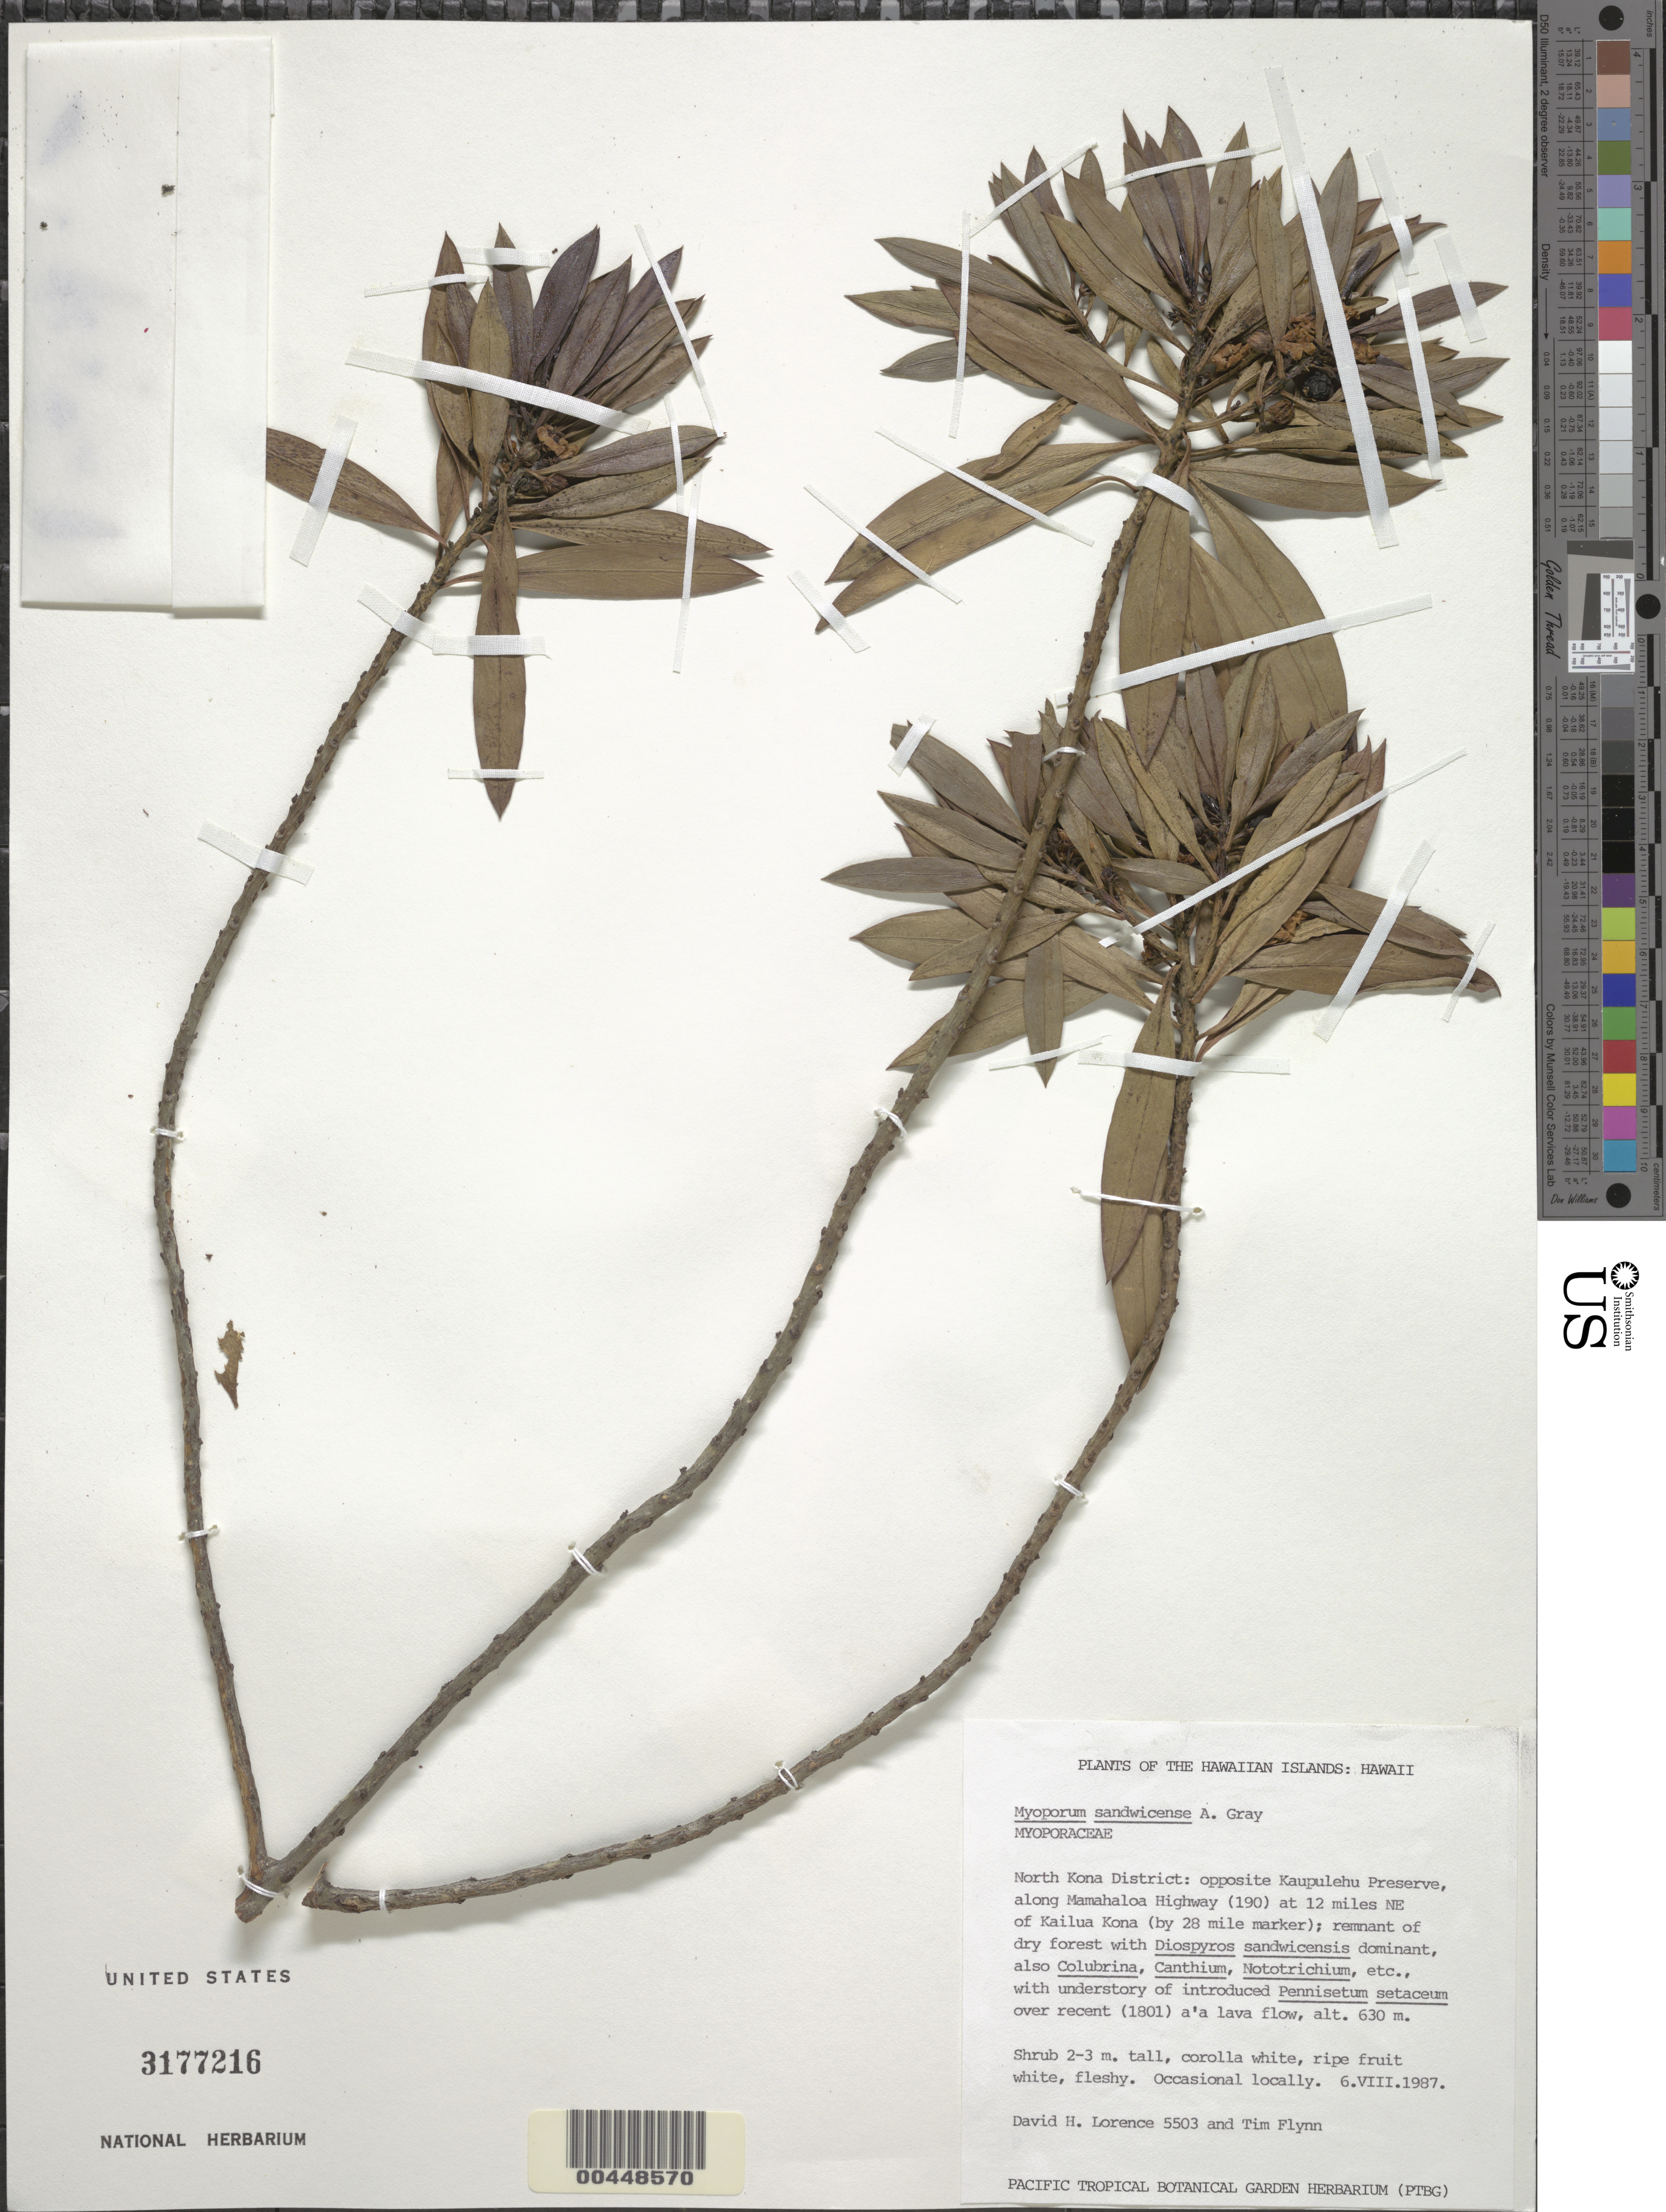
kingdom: Plantae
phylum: Tracheophyta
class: Magnoliopsida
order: Lamiales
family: Scrophulariaceae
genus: Myoporum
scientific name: Myoporum sandwicense subsp. sandwicense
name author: A. Gray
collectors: D. Lorence & T. W. Flynn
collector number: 5503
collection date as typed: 6 Aug 1987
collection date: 1987-08-06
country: United States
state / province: Hawaii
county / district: Hawaii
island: Hawaii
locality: N Kona Dist, opposite Kaupulehu Preserve, along Mamahaloa Hwy at 12 mi NE of Kailua Kona, by 28 mile marker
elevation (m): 630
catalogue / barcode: US 3177216